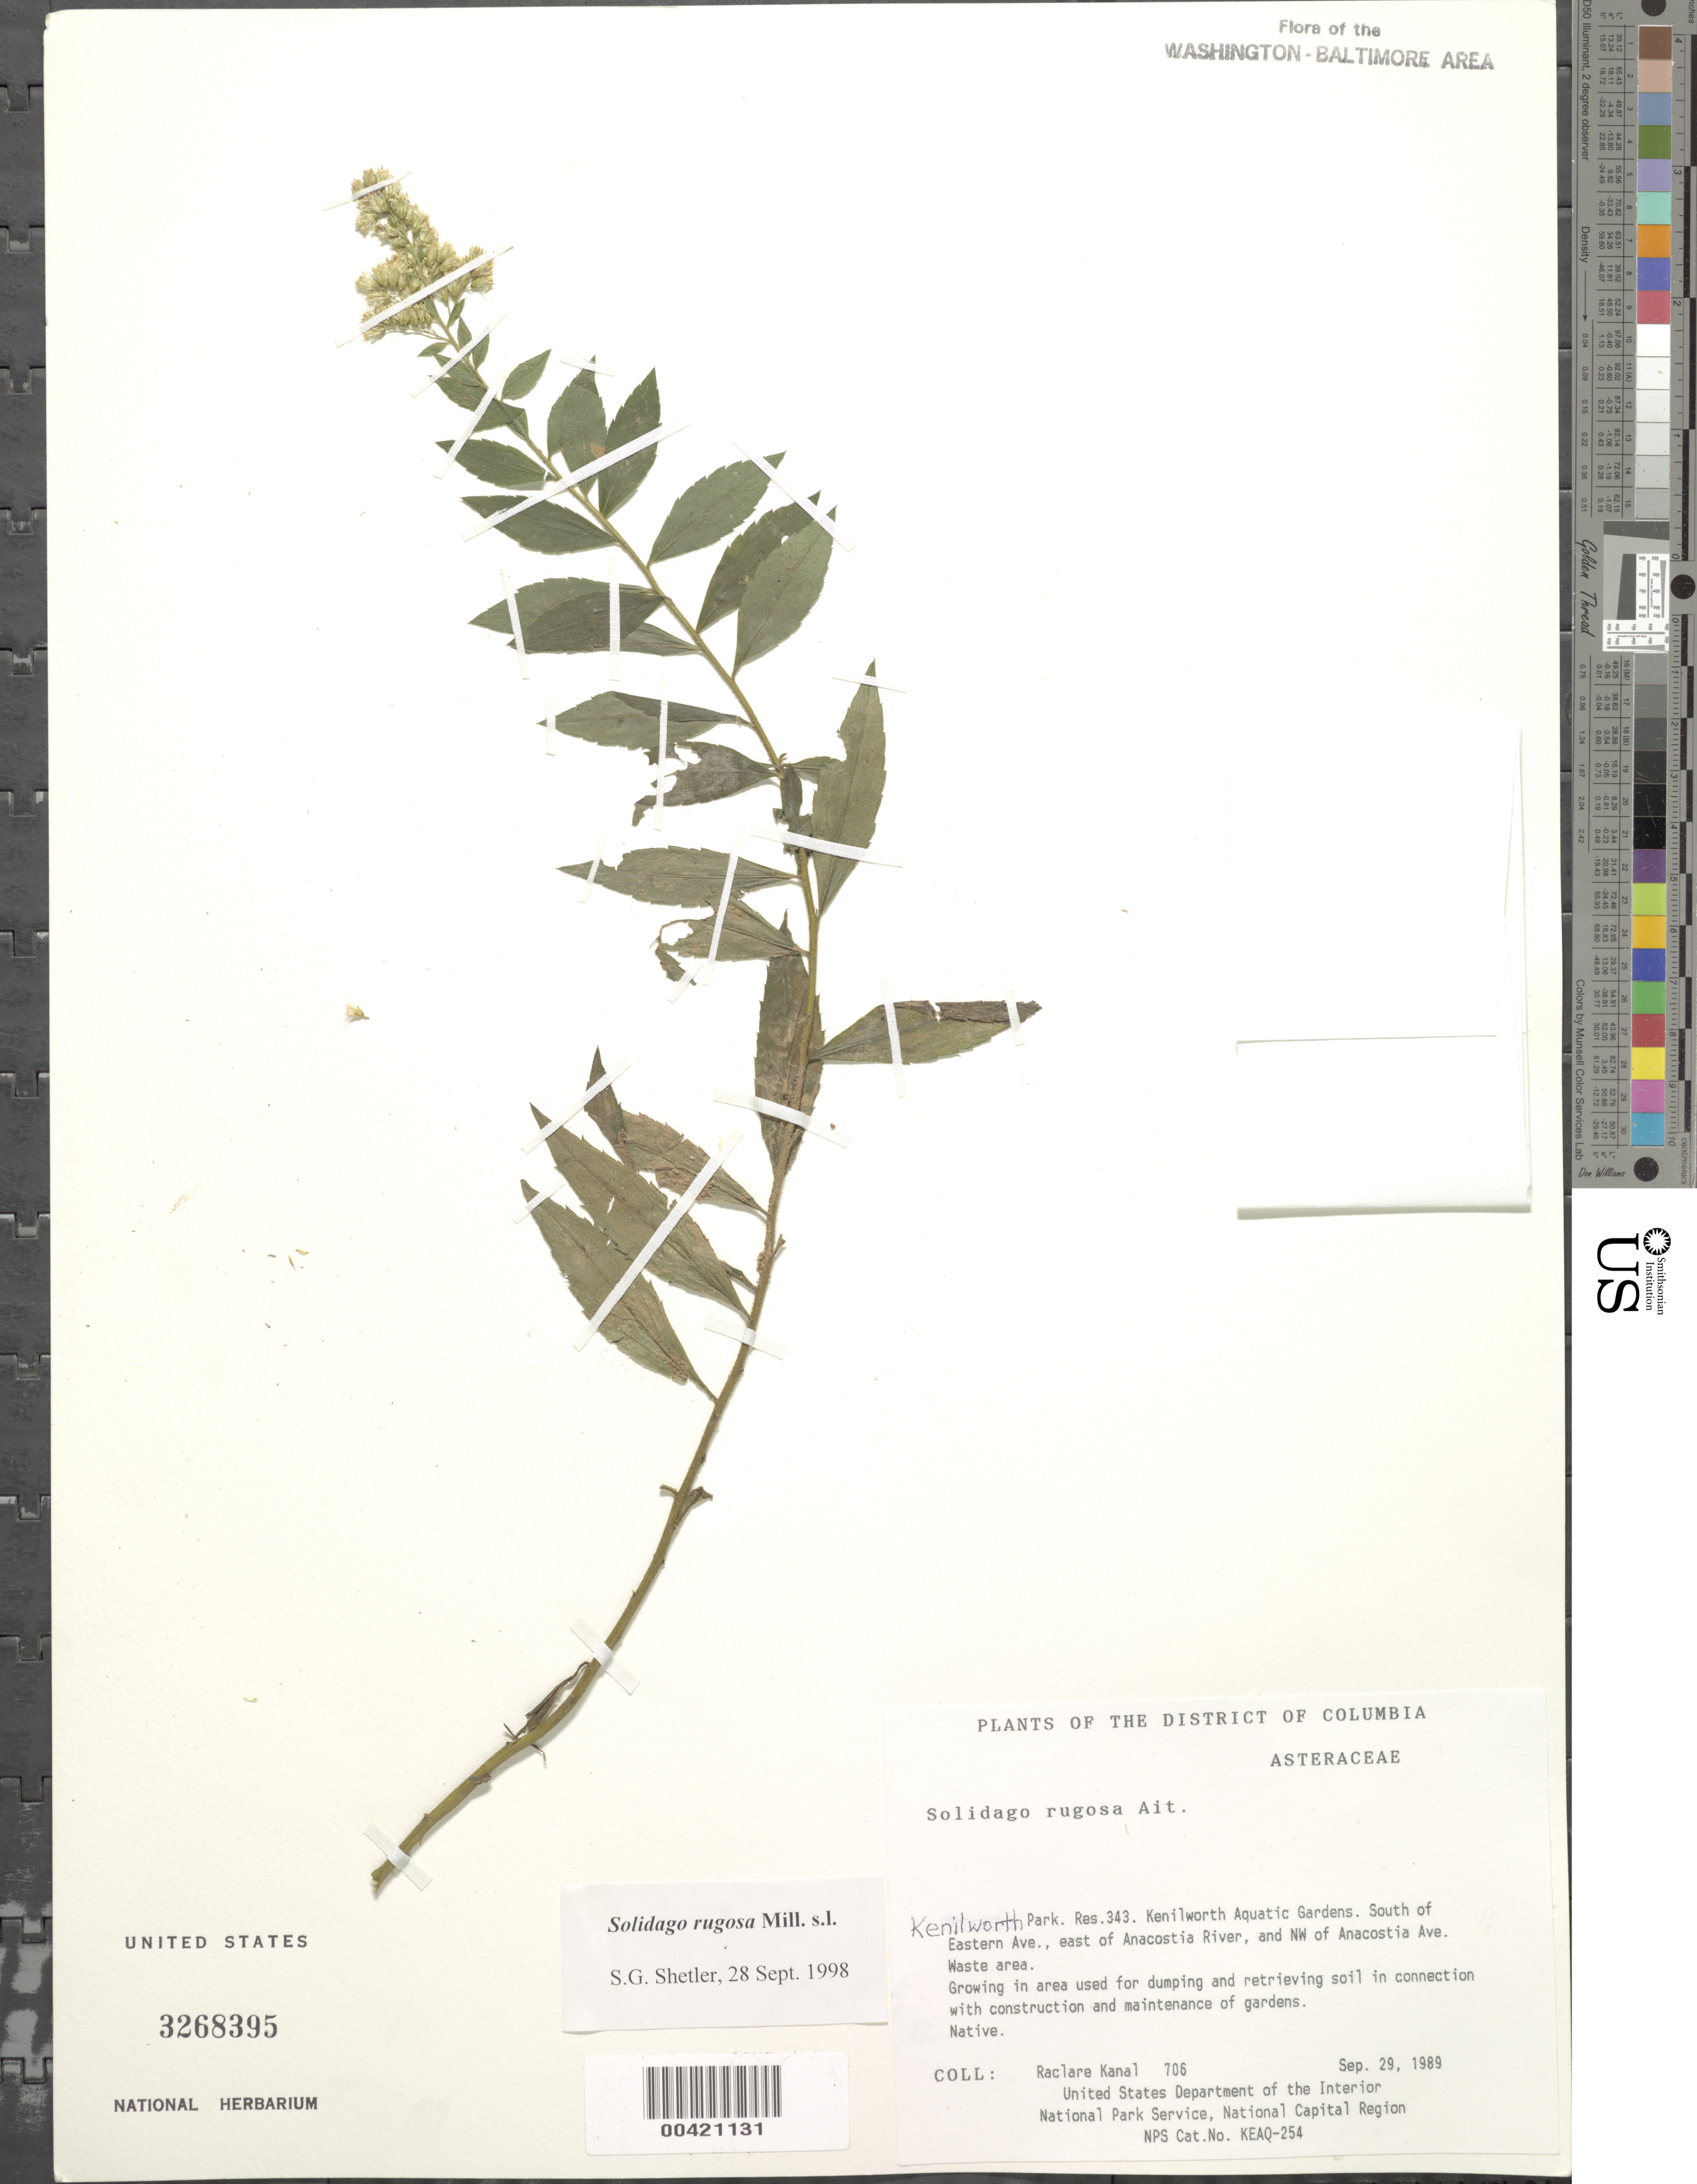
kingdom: Plantae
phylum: Tracheophyta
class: Magnoliopsida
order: Asterales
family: Asteraceae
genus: Solidago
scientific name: Solidago rugosa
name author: Mill.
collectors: R. Kanal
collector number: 706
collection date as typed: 29 Sep 1989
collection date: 1989-09-29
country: United States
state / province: District of Columbia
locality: Kenilworth Park, S of Eastern Ave, E of Anacostia River, NW of Anacostia Ave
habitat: Waste area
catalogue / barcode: US 3268395